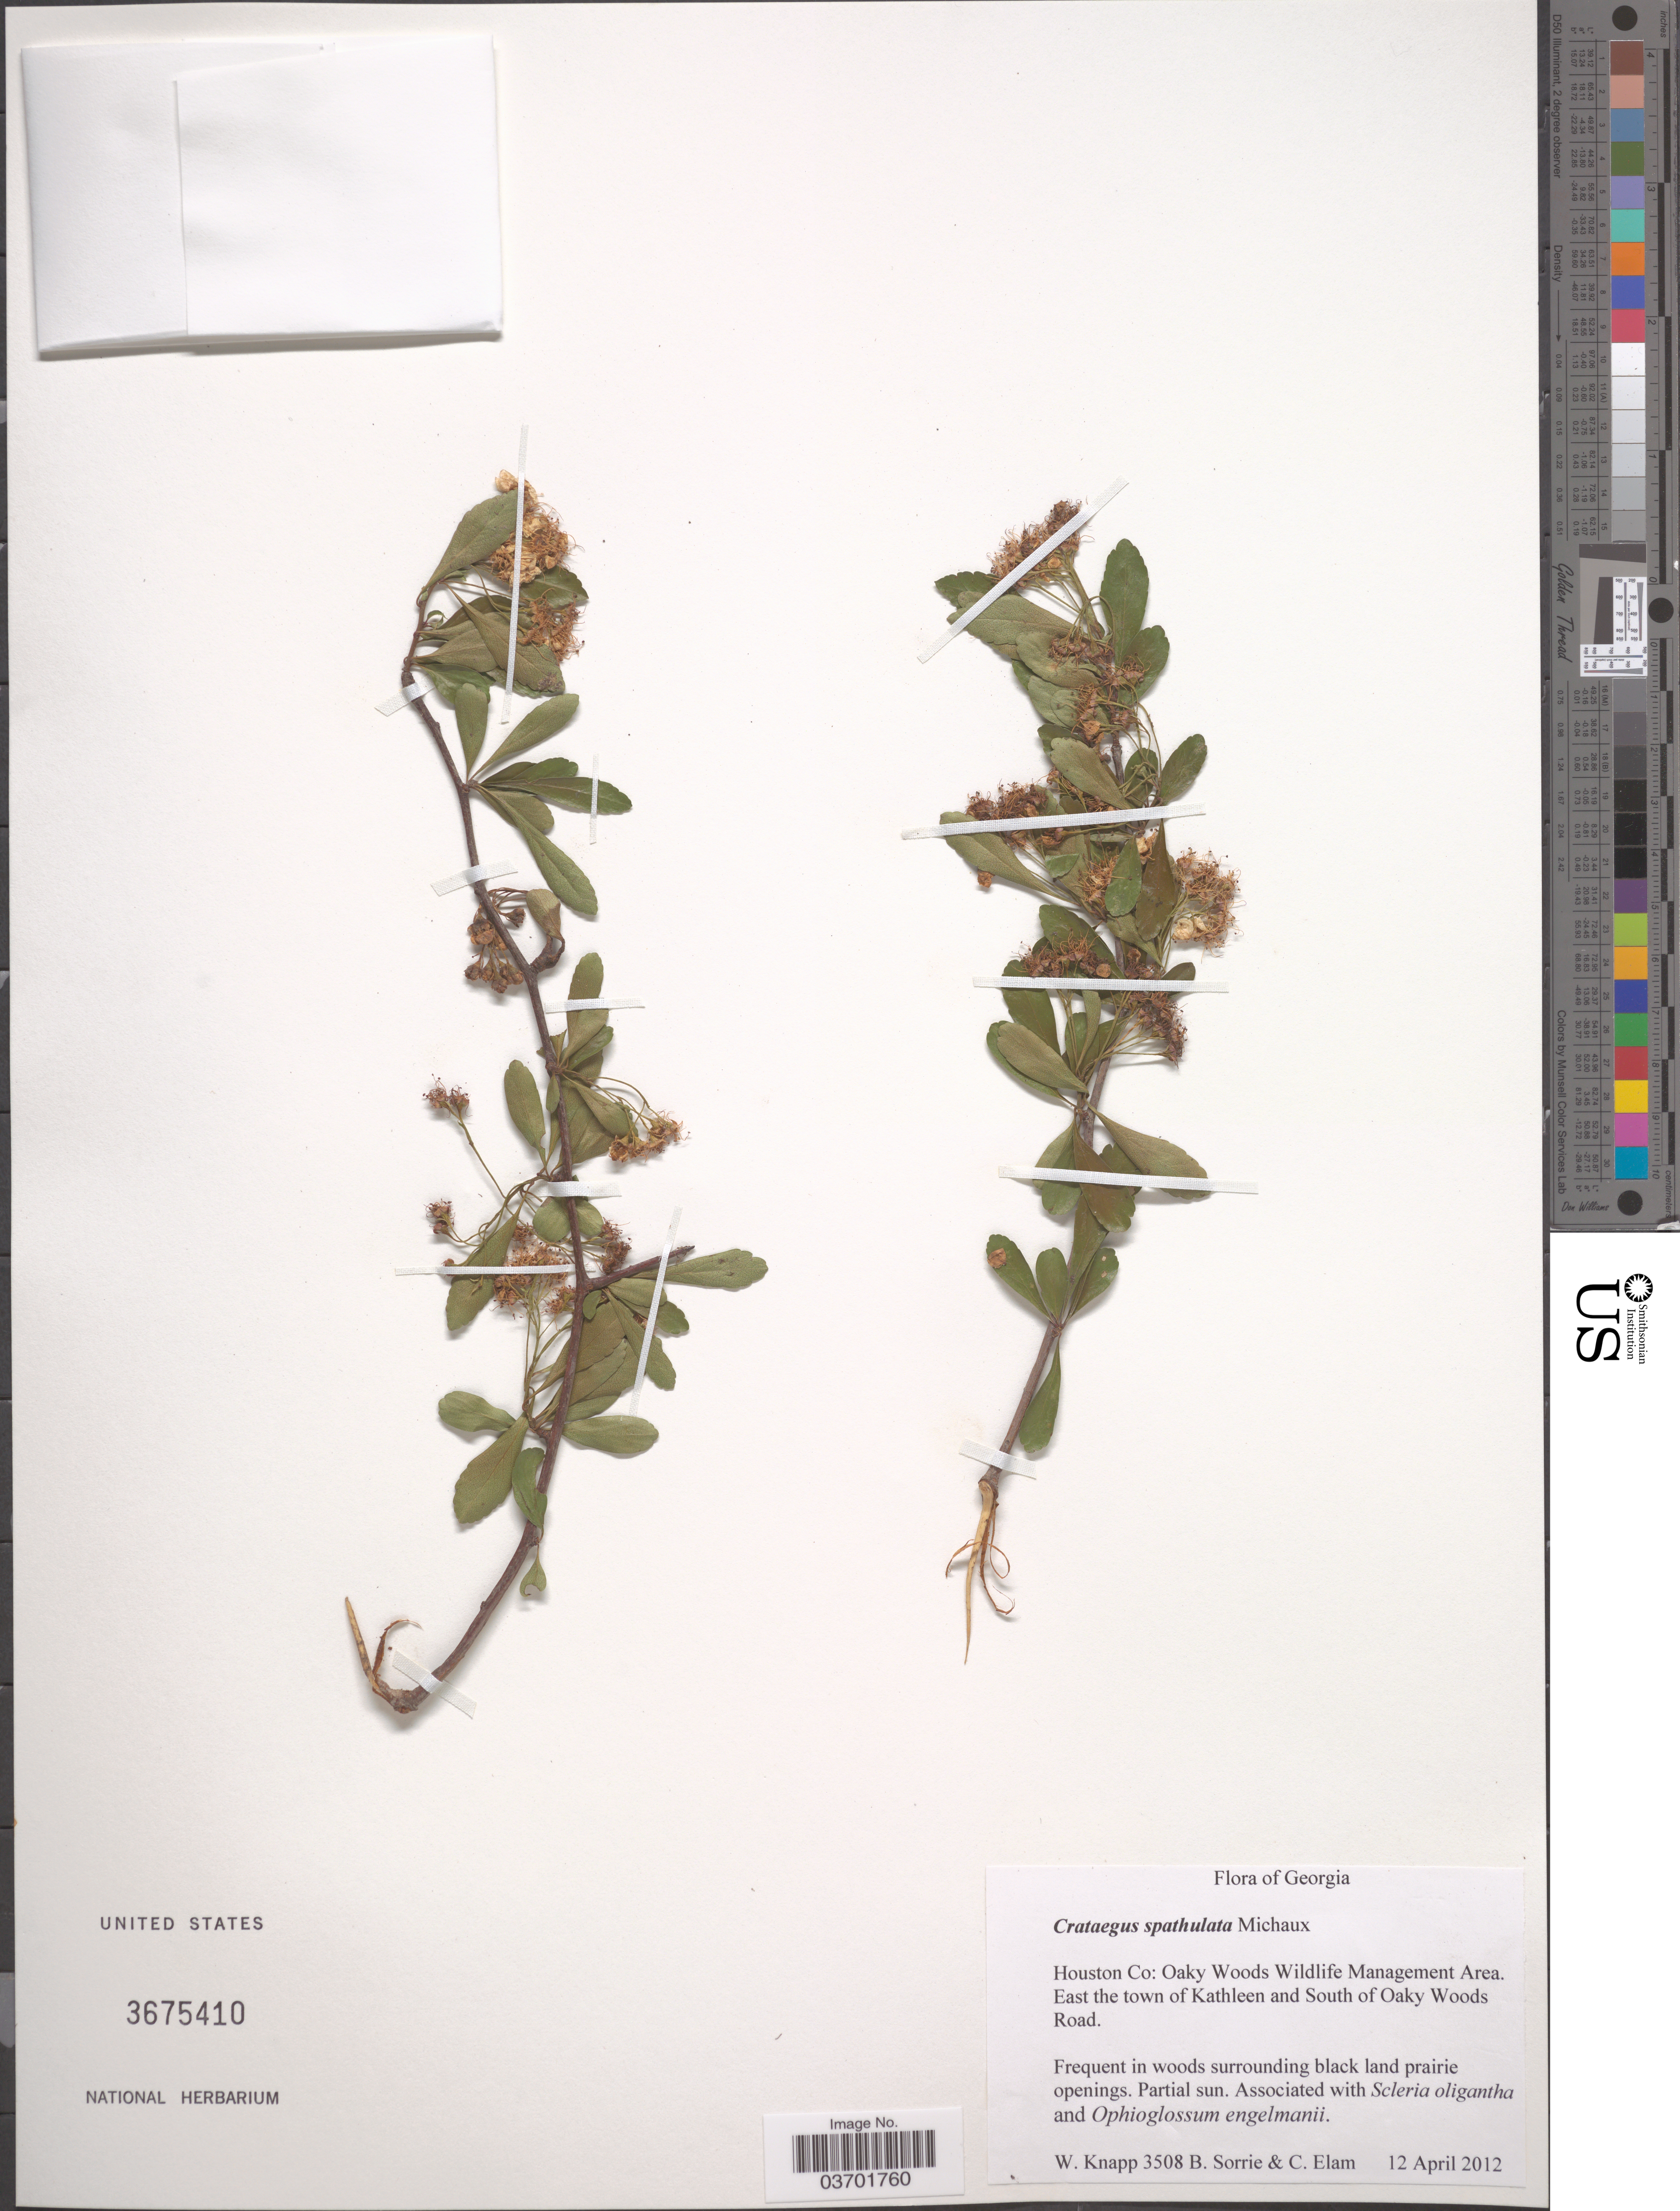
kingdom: Plantae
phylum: Tracheophyta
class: Magnoliopsida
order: Rosales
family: Rosaceae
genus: Crataegus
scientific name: Crataegus spathulata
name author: Michx.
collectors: W. Knapp, B. Sorrie & C. Elam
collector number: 3508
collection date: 2012-04-12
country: United States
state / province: Georgia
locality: Houston Co: Oaky Woods Wildlife Management Area. East of town of Kathleen and South of Oaky Woods Road.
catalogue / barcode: US 3675410